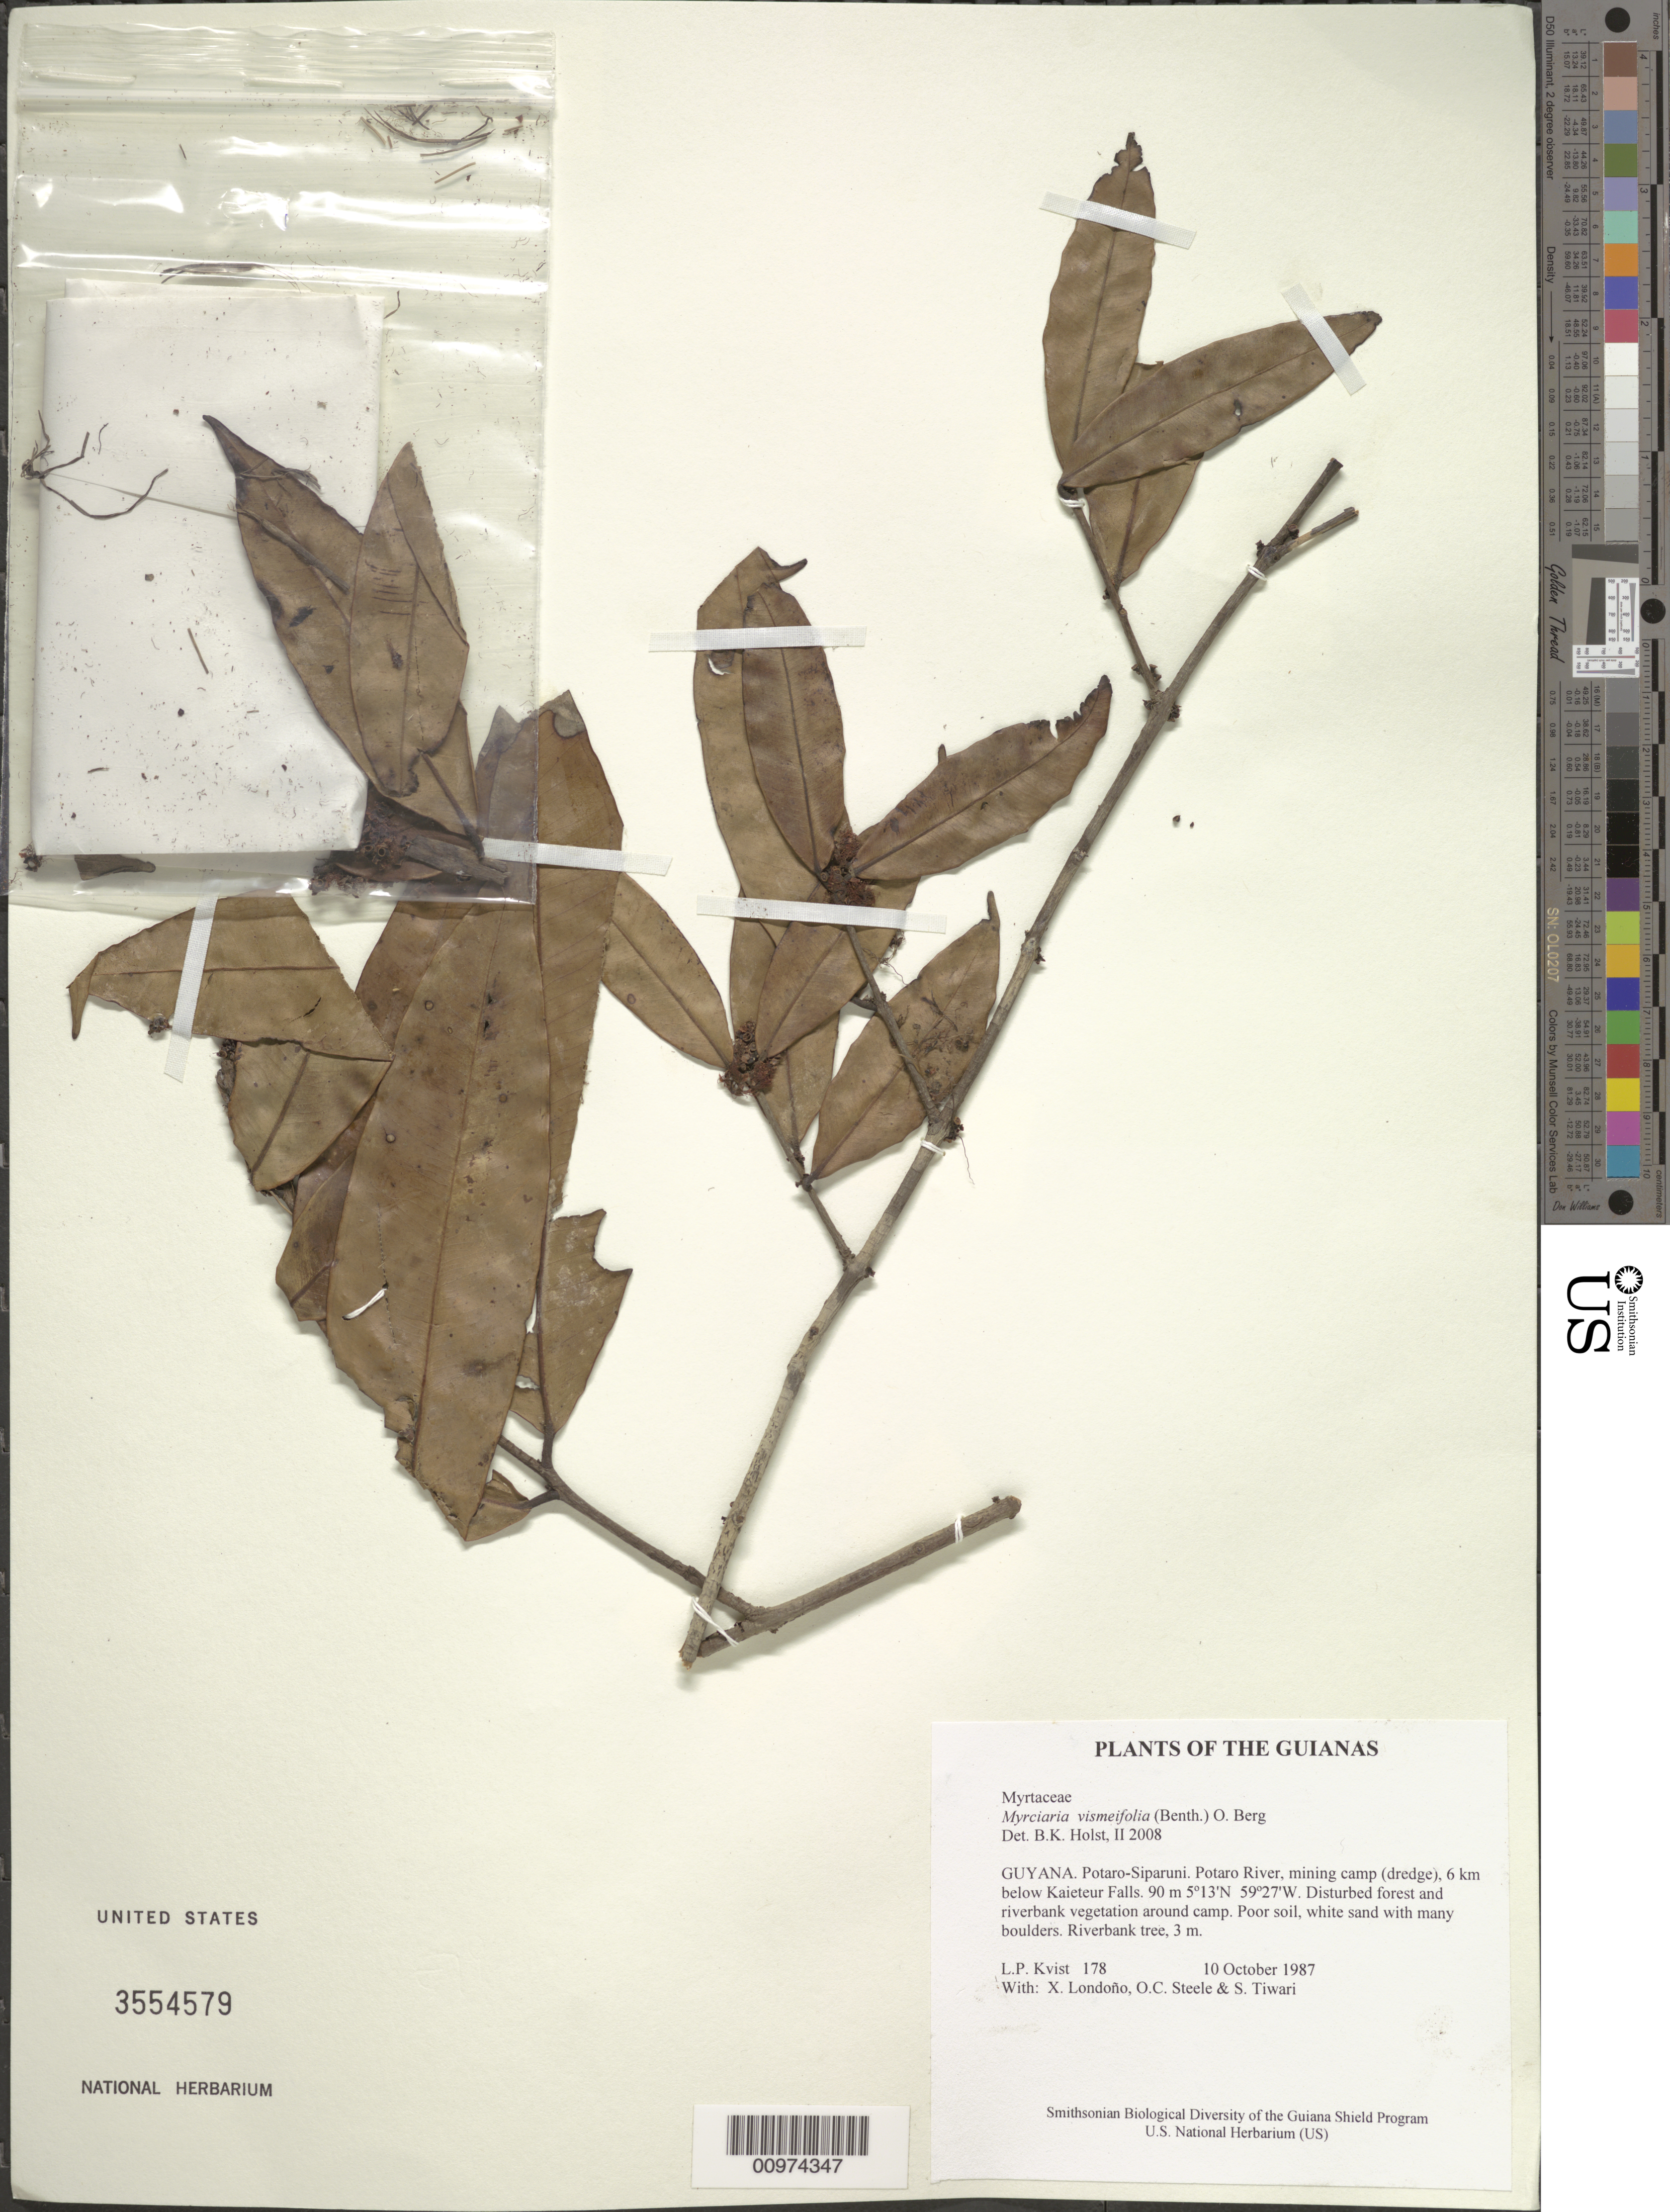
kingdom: Plantae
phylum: Tracheophyta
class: Magnoliopsida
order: Myrtales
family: Myrtaceae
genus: Myrciaria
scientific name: Myrciaria vismiifolia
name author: (Benth.) O. Berg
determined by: Holst, Bruce K.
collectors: L. P. Kvist, X. Londoño, O. C. Steele & S. Tiwari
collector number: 178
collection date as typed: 10 October 1987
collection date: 1987-10-10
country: Guyana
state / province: Potaro-Siparuni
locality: Potaro River, mining camp (dredge), 6 km below Kaieteur Falls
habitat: Disturbed forest and riverbank vegetation around camp. Poor soil, white sand with many boulders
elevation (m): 90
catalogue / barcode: US 3554579